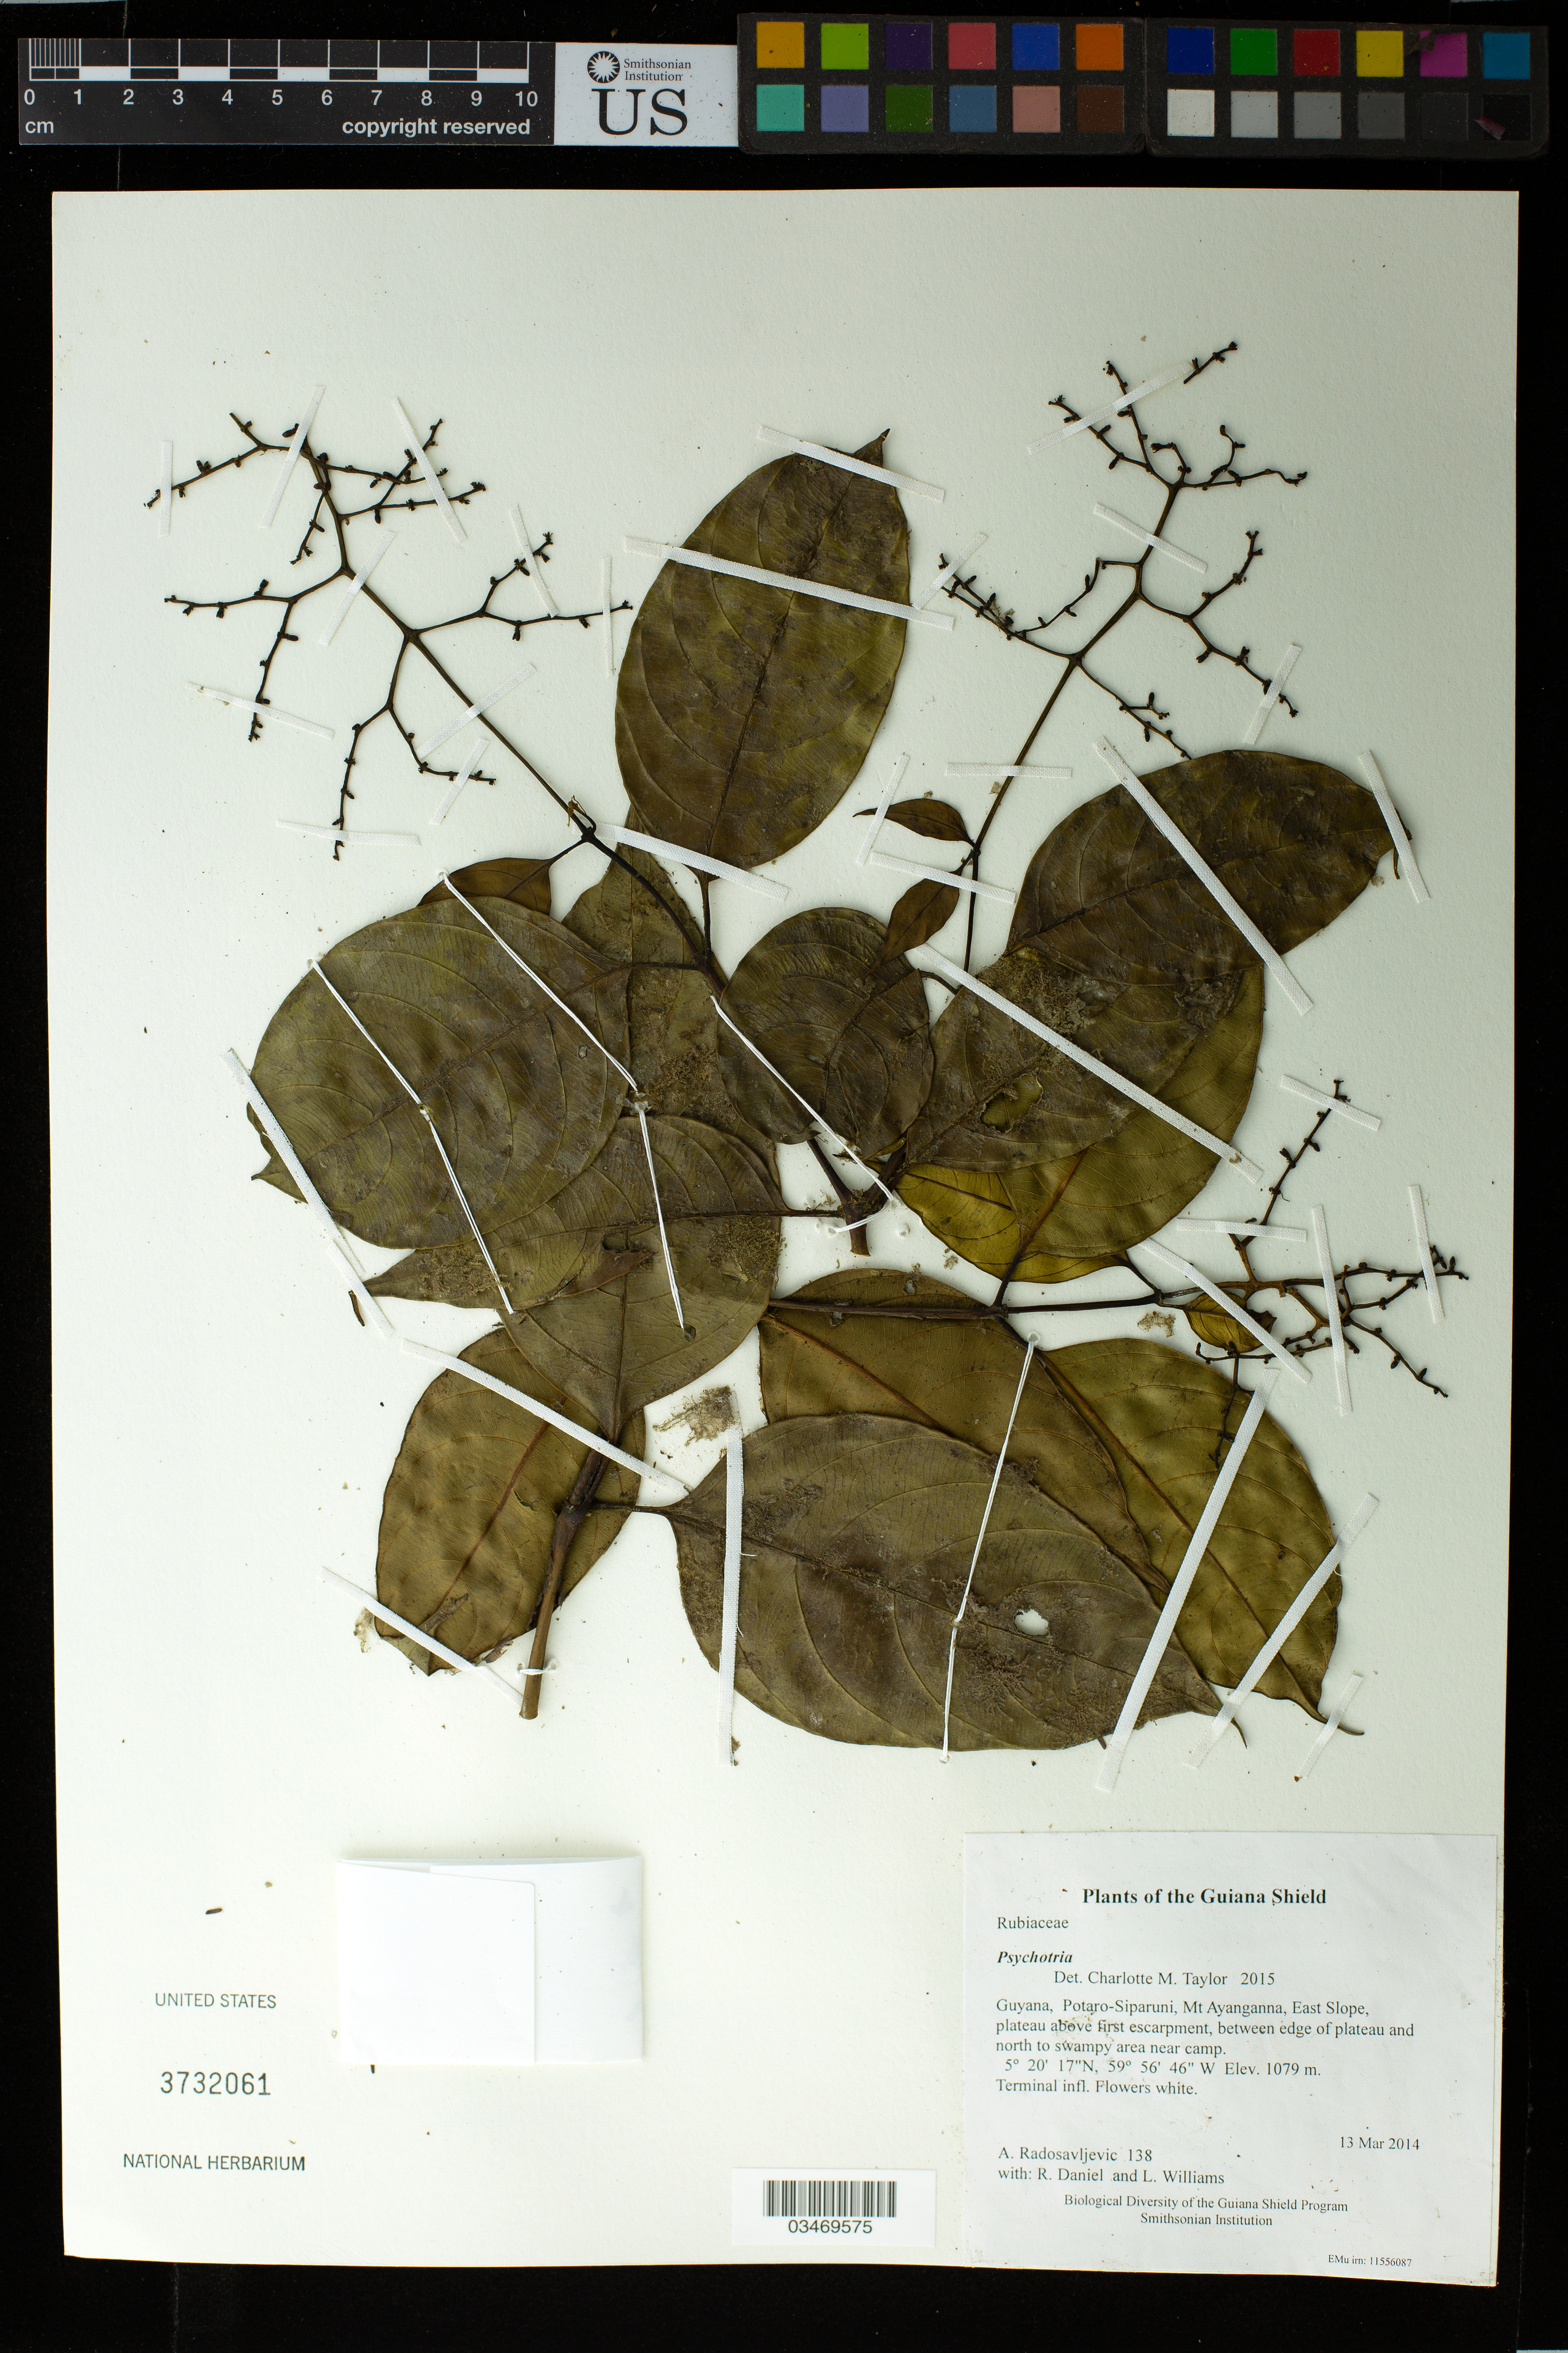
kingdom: Plantae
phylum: Tracheophyta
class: Magnoliopsida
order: Gentianales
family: Rubiaceae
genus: Psychotria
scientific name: Psychotria sp.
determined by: Taylor, Charlotte M.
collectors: A. Radosavljevic, R. Daniel & L. Williams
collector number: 138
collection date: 2014-03-13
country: Guyana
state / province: Potaro-Siparuni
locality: Mt Ayanganna, East Slope, plateau above first escarpment, between edge of plateau and north to swampy area near camp.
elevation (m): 1079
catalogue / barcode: US 3732061